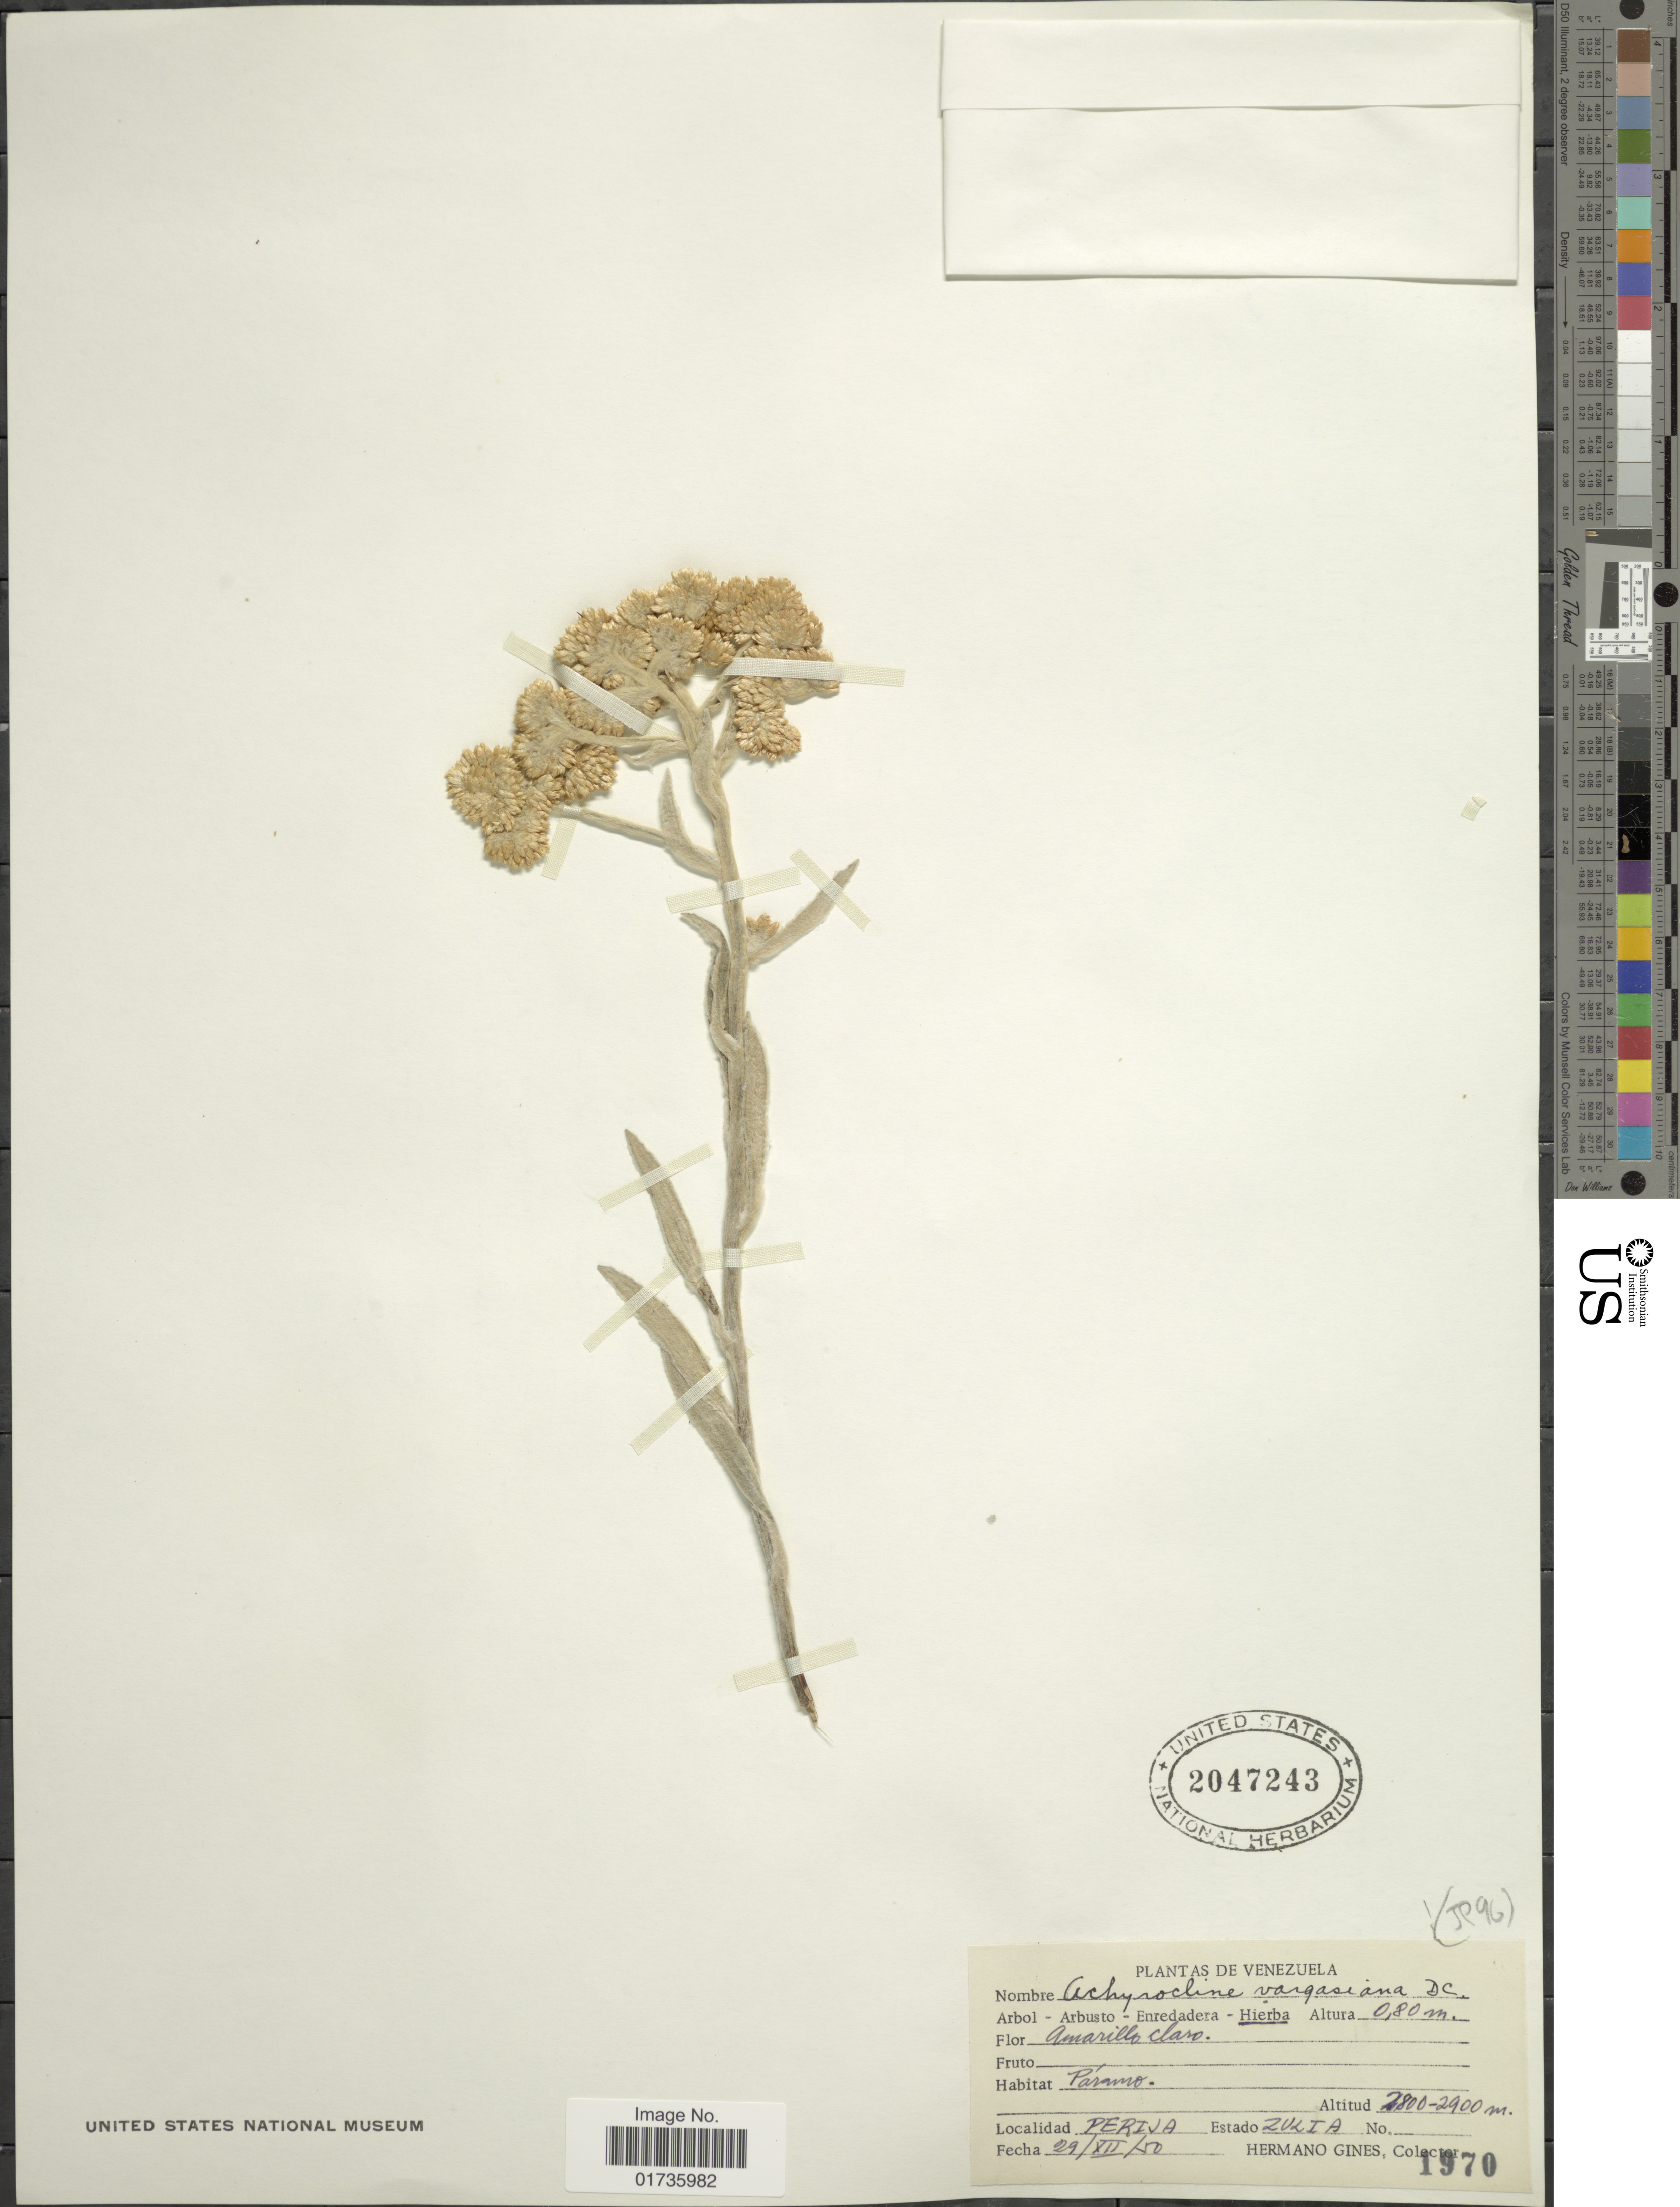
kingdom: Plantae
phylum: Tracheophyta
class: Magnoliopsida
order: Asterales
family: Asteraceae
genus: Achyrocline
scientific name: Achyrocline vargasiana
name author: DC.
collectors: Bro. Gines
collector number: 1970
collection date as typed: Transcribed d/m/y: 29/12/50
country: Venezuela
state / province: Zulia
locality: Perija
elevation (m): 2800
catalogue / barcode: US 2047243